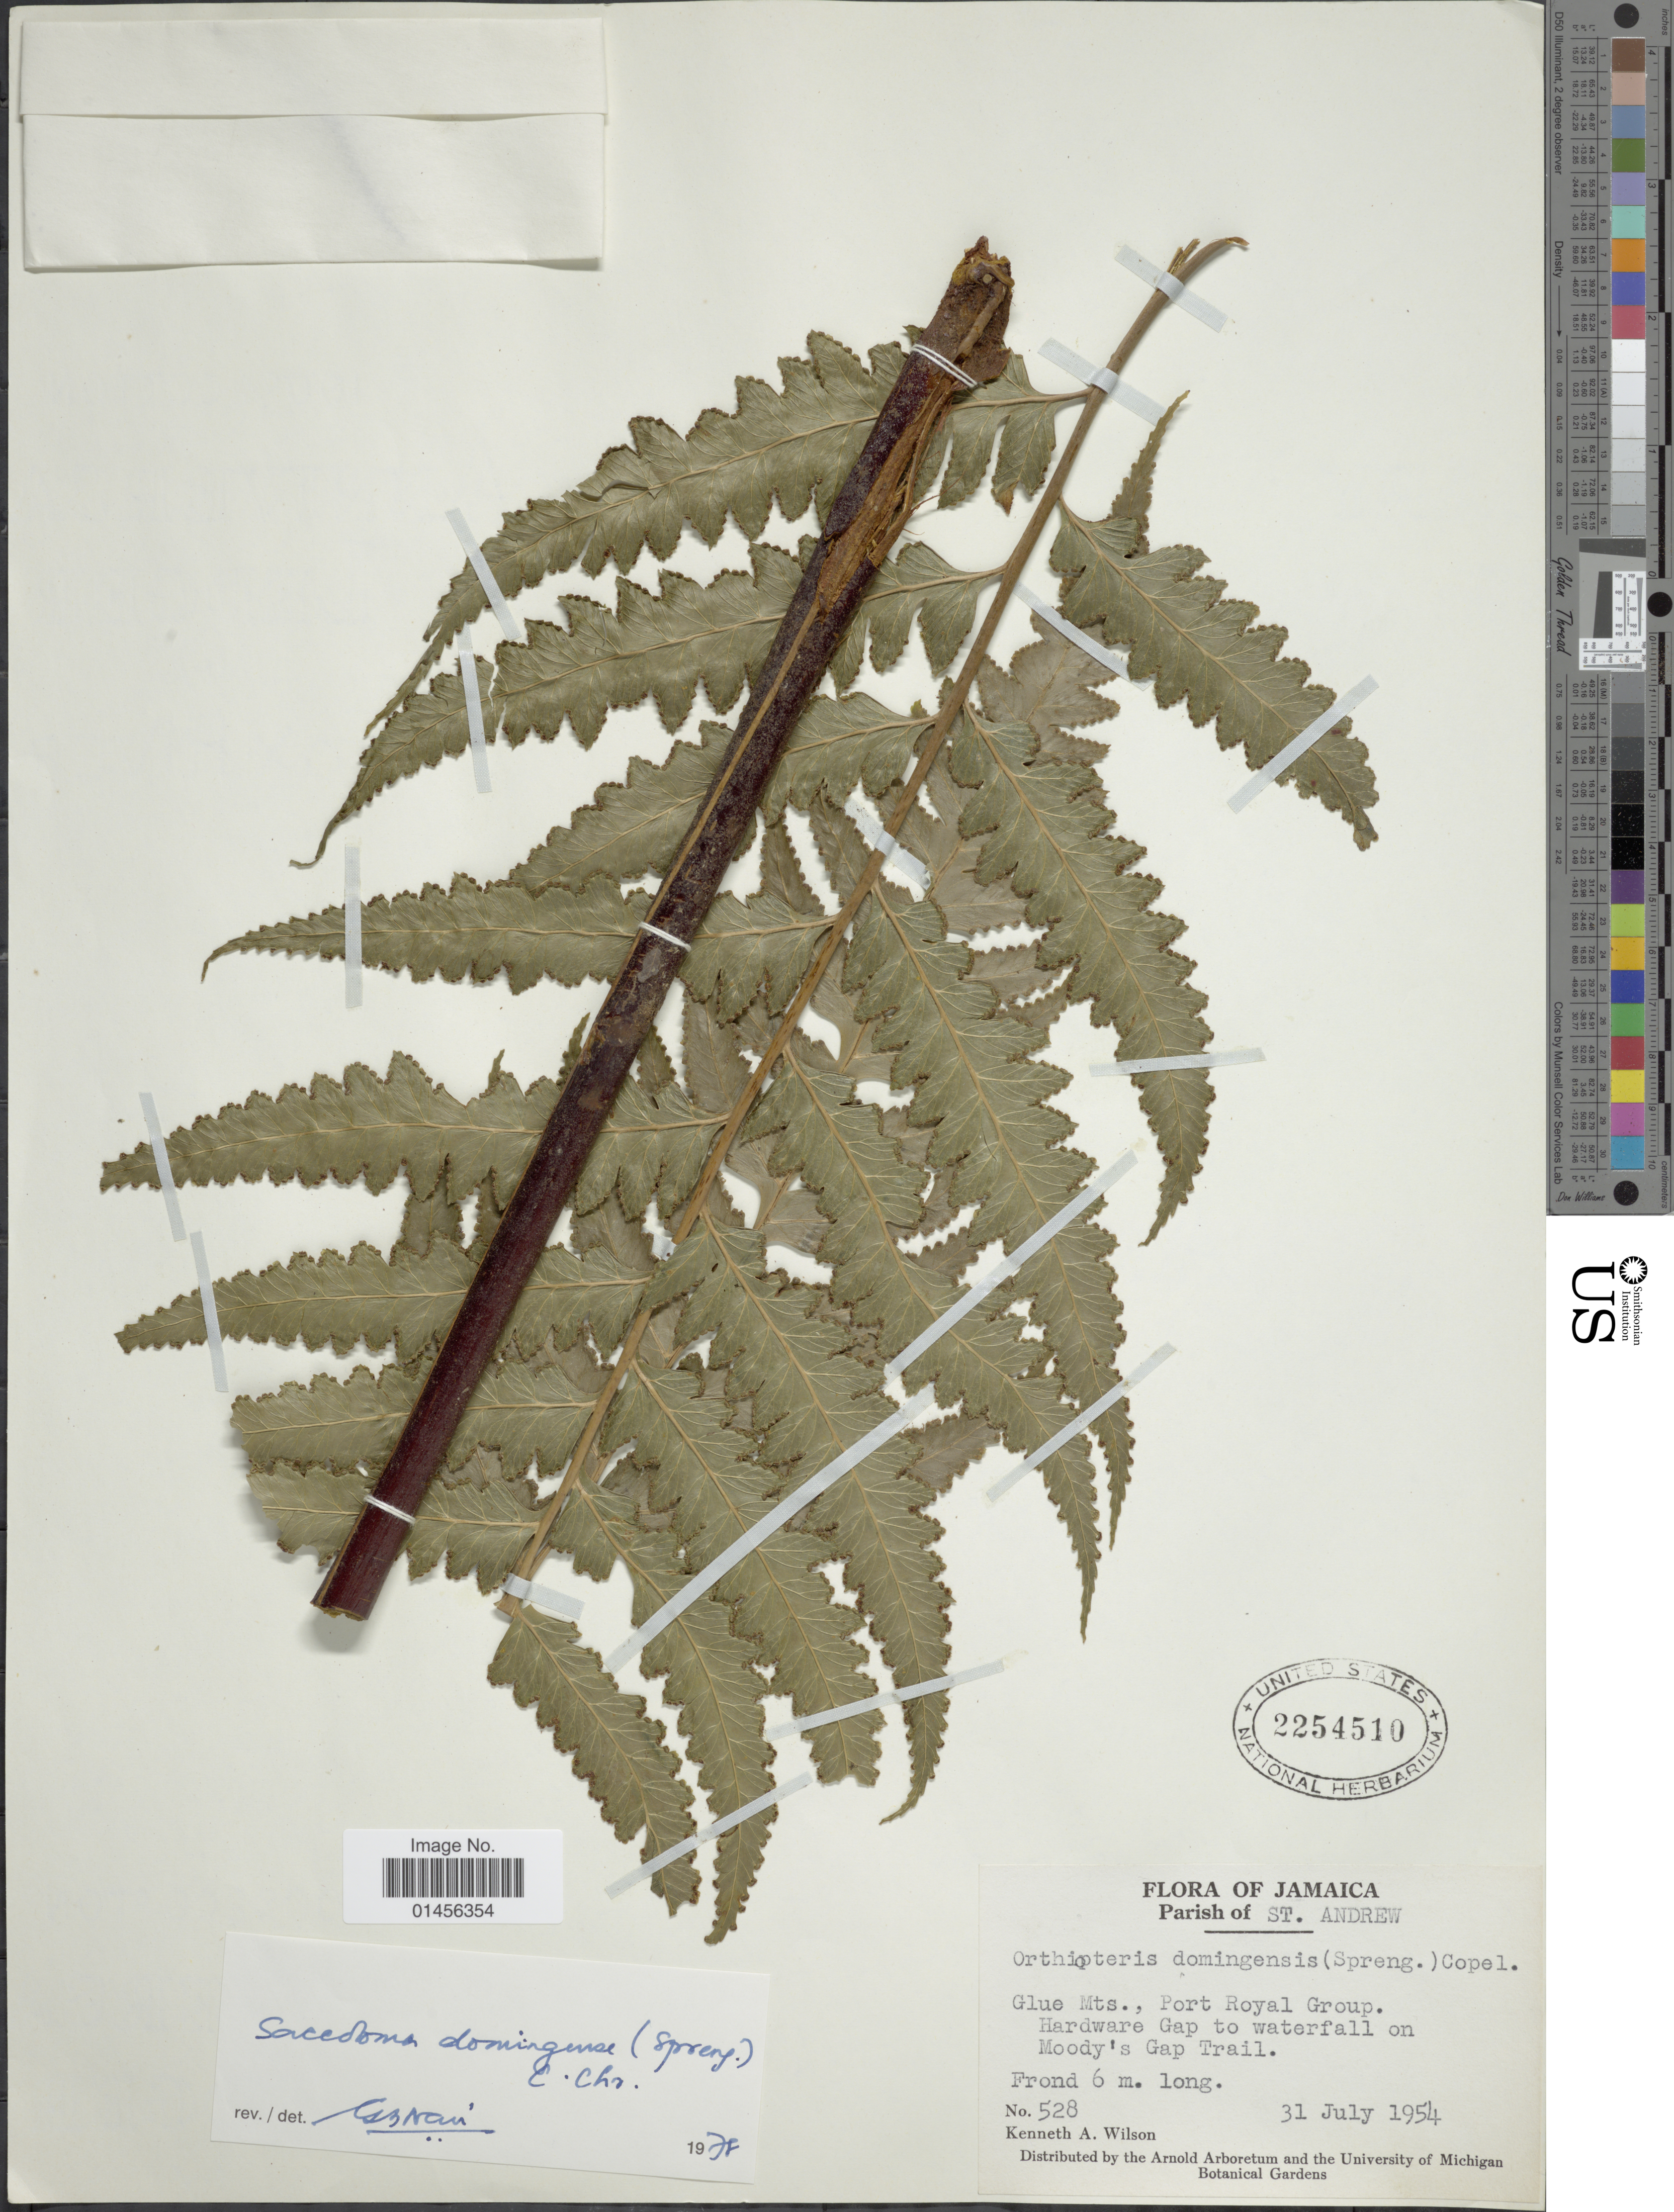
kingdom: Plantae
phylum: Tracheophyta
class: Polypodiopsida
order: Polypodiales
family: Saccolomataceae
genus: Saccoloma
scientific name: Saccoloma domingense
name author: (Spreng.) C. Chr.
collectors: K. A. Wilson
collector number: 528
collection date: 1954-07-31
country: Jamaica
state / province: Saint Andrew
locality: Parish of St Andrew, Glue Mts., Port Royal Group. hardware Gap to waterfall on Moody's Gap Trail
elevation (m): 6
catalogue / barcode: US 2254510